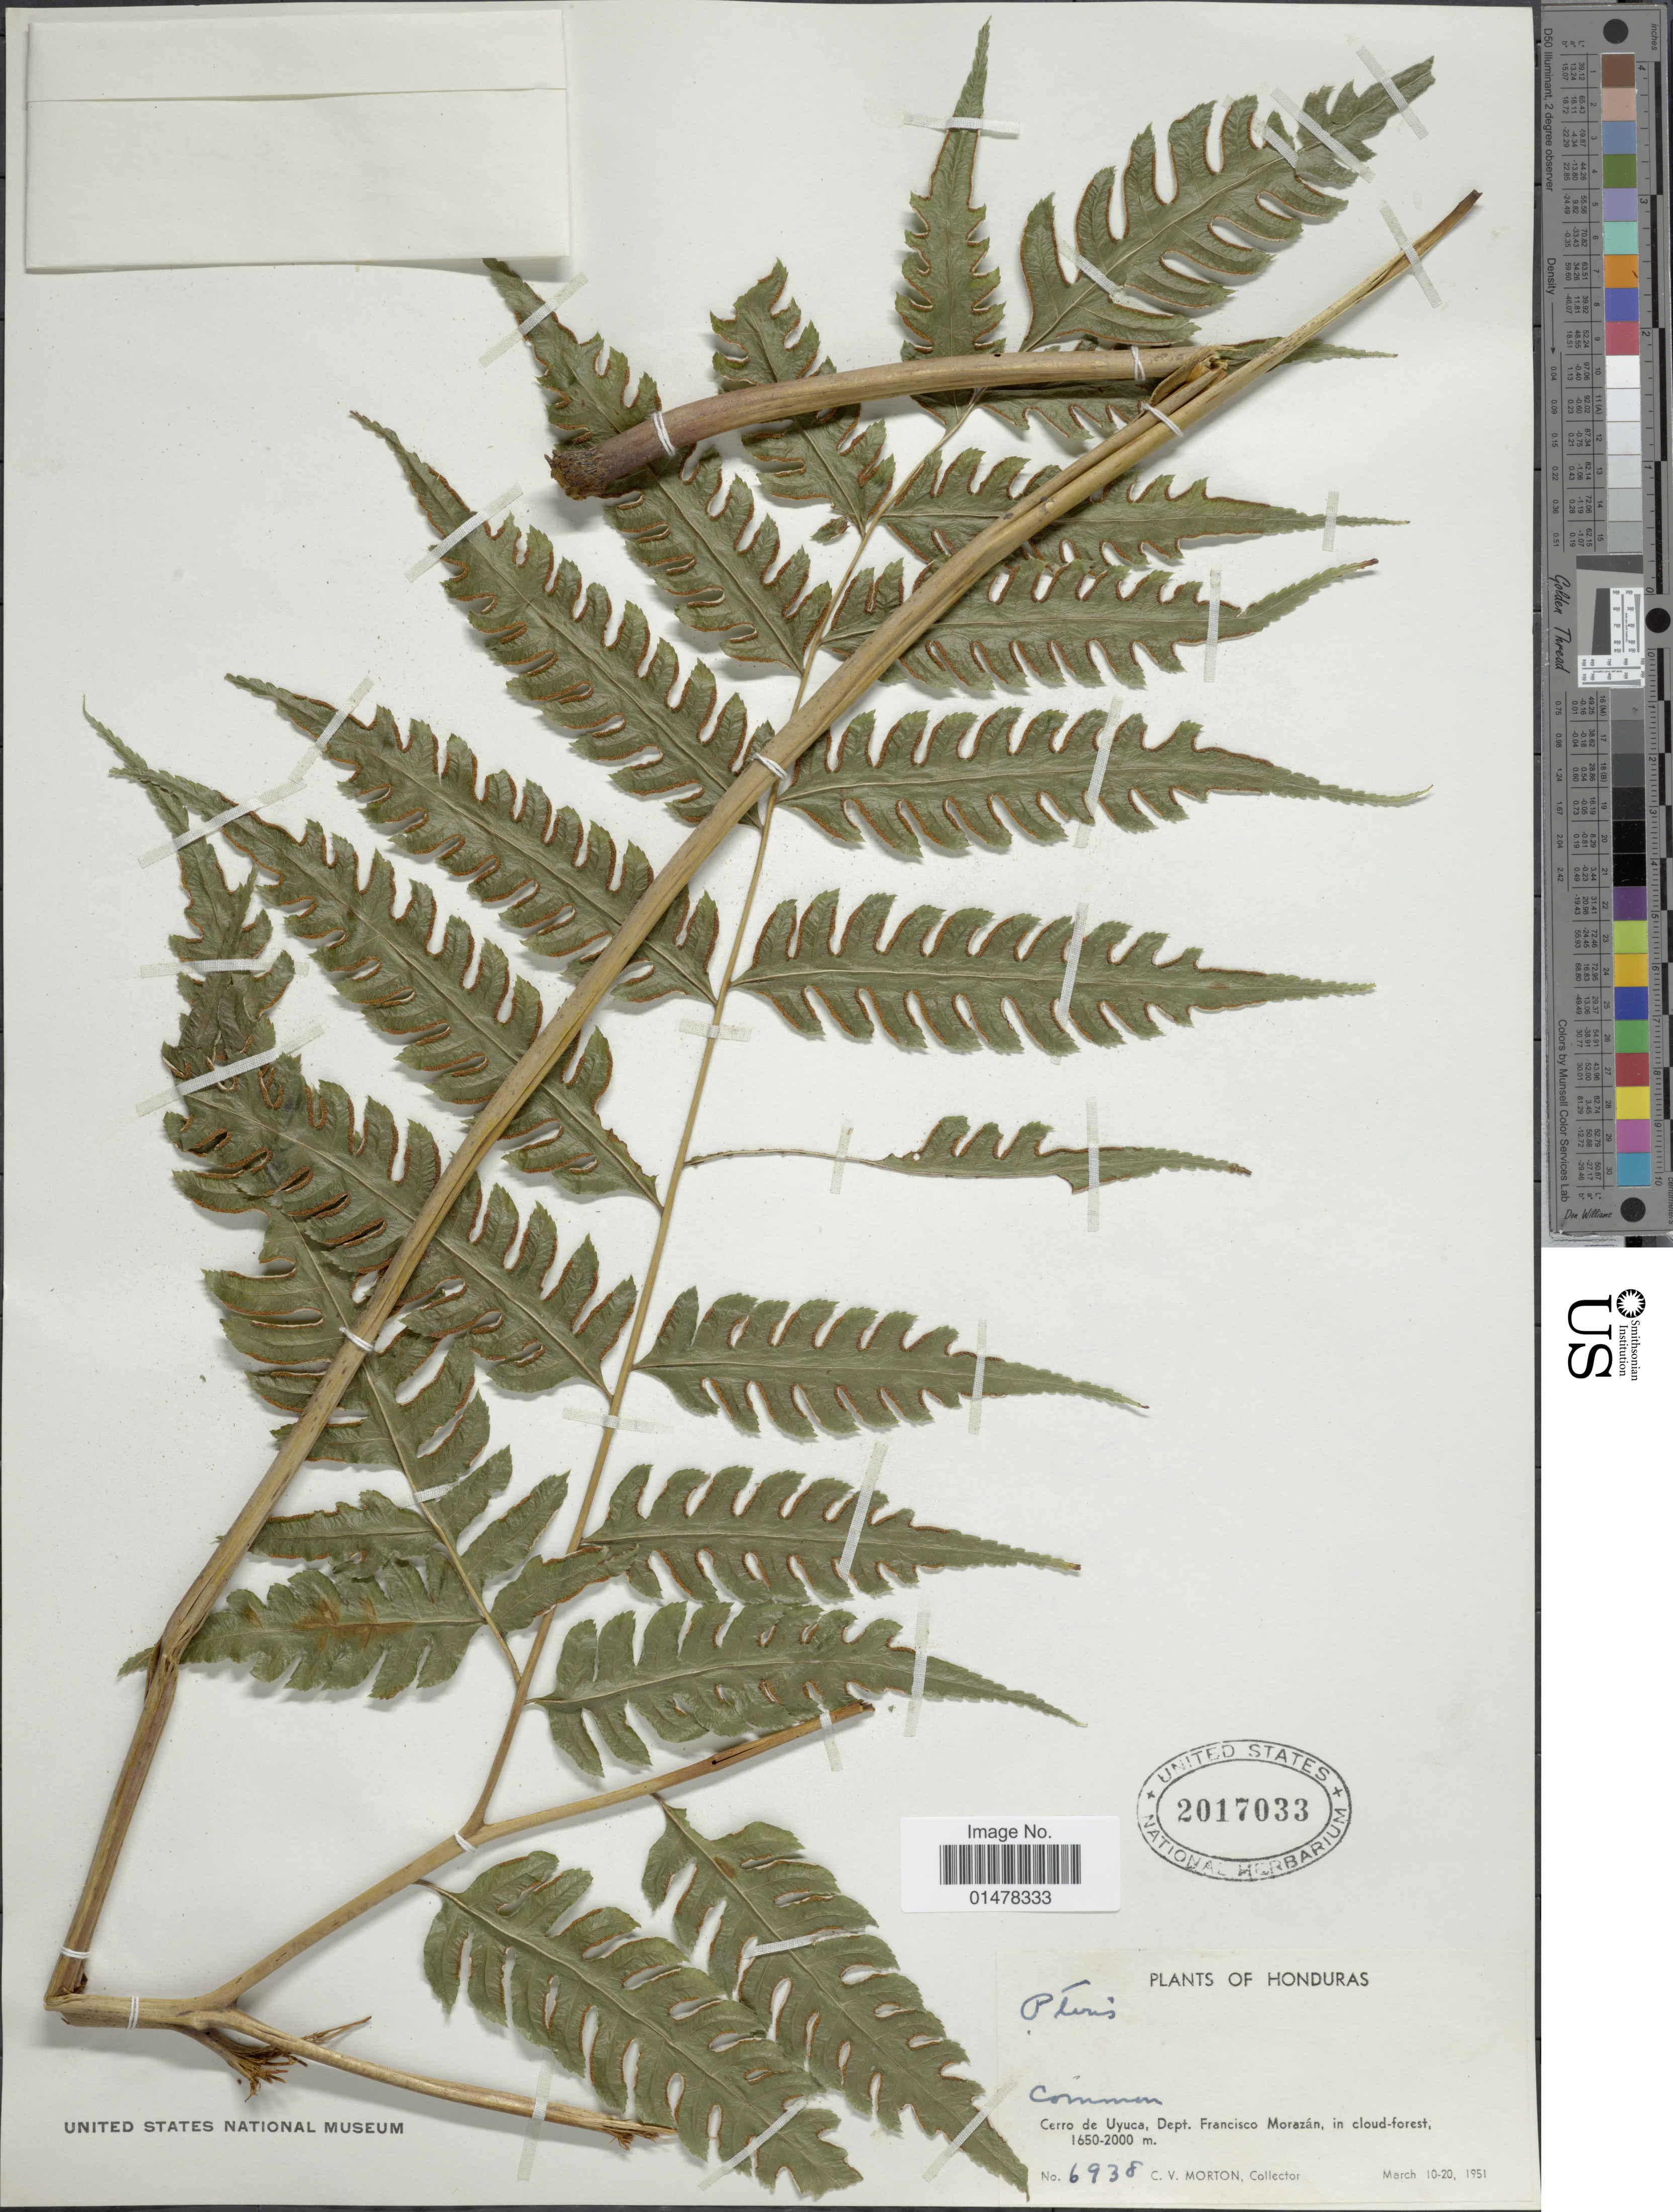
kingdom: Plantae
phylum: Tracheophyta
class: Polypodiopsida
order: Polypodiales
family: Pteridaceae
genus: Pteris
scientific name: Pteris sp.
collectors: C. V. Morton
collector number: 6938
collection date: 1951-03-10/1951-03-20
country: Honduras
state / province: Fco. Morazán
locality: Plants of Honduras, Cerro de Uyuca, dept. Francisco Morazan, in cloud-forest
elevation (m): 1650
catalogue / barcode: US 2017033